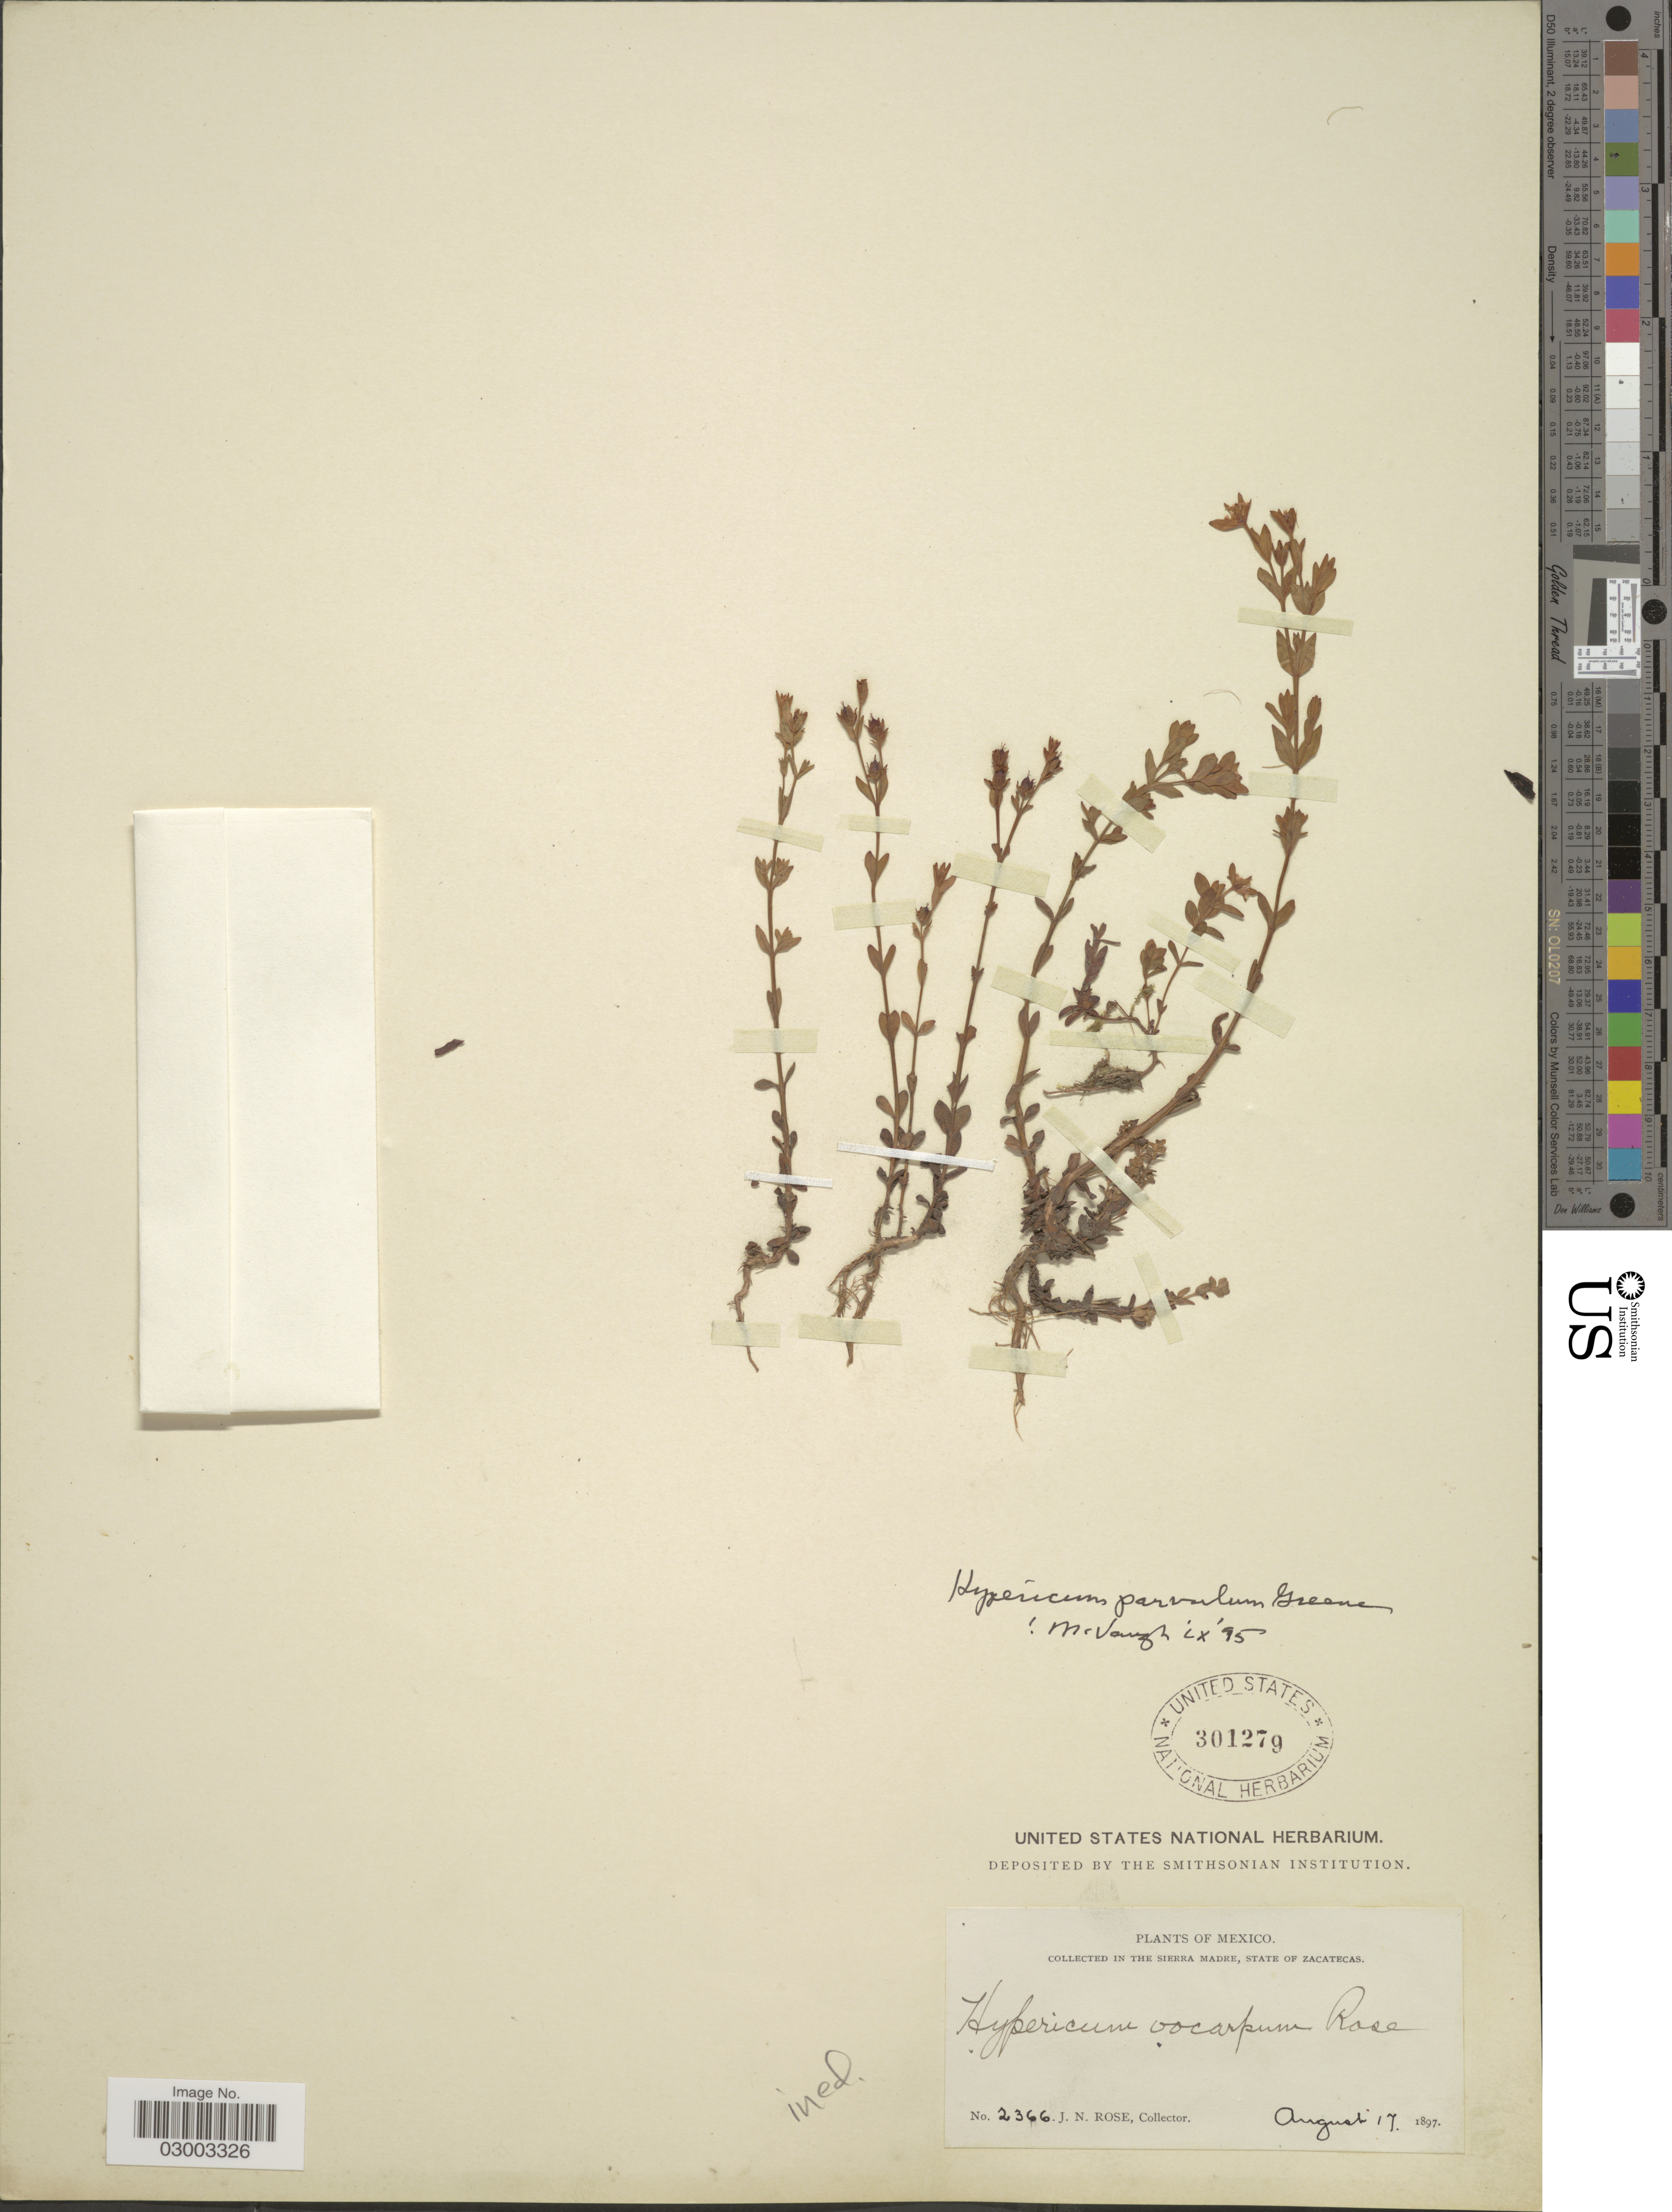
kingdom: Plantae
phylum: Tracheophyta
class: Magnoliopsida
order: Malpighiales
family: Hypericaceae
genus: Hypericum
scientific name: Hypericum parvulum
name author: Greene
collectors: J. N. Rose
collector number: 2366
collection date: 1897-08-17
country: Mexico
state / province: Zacatecas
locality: In the Sierra Madre, State of Zacatecas.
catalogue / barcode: US 301279